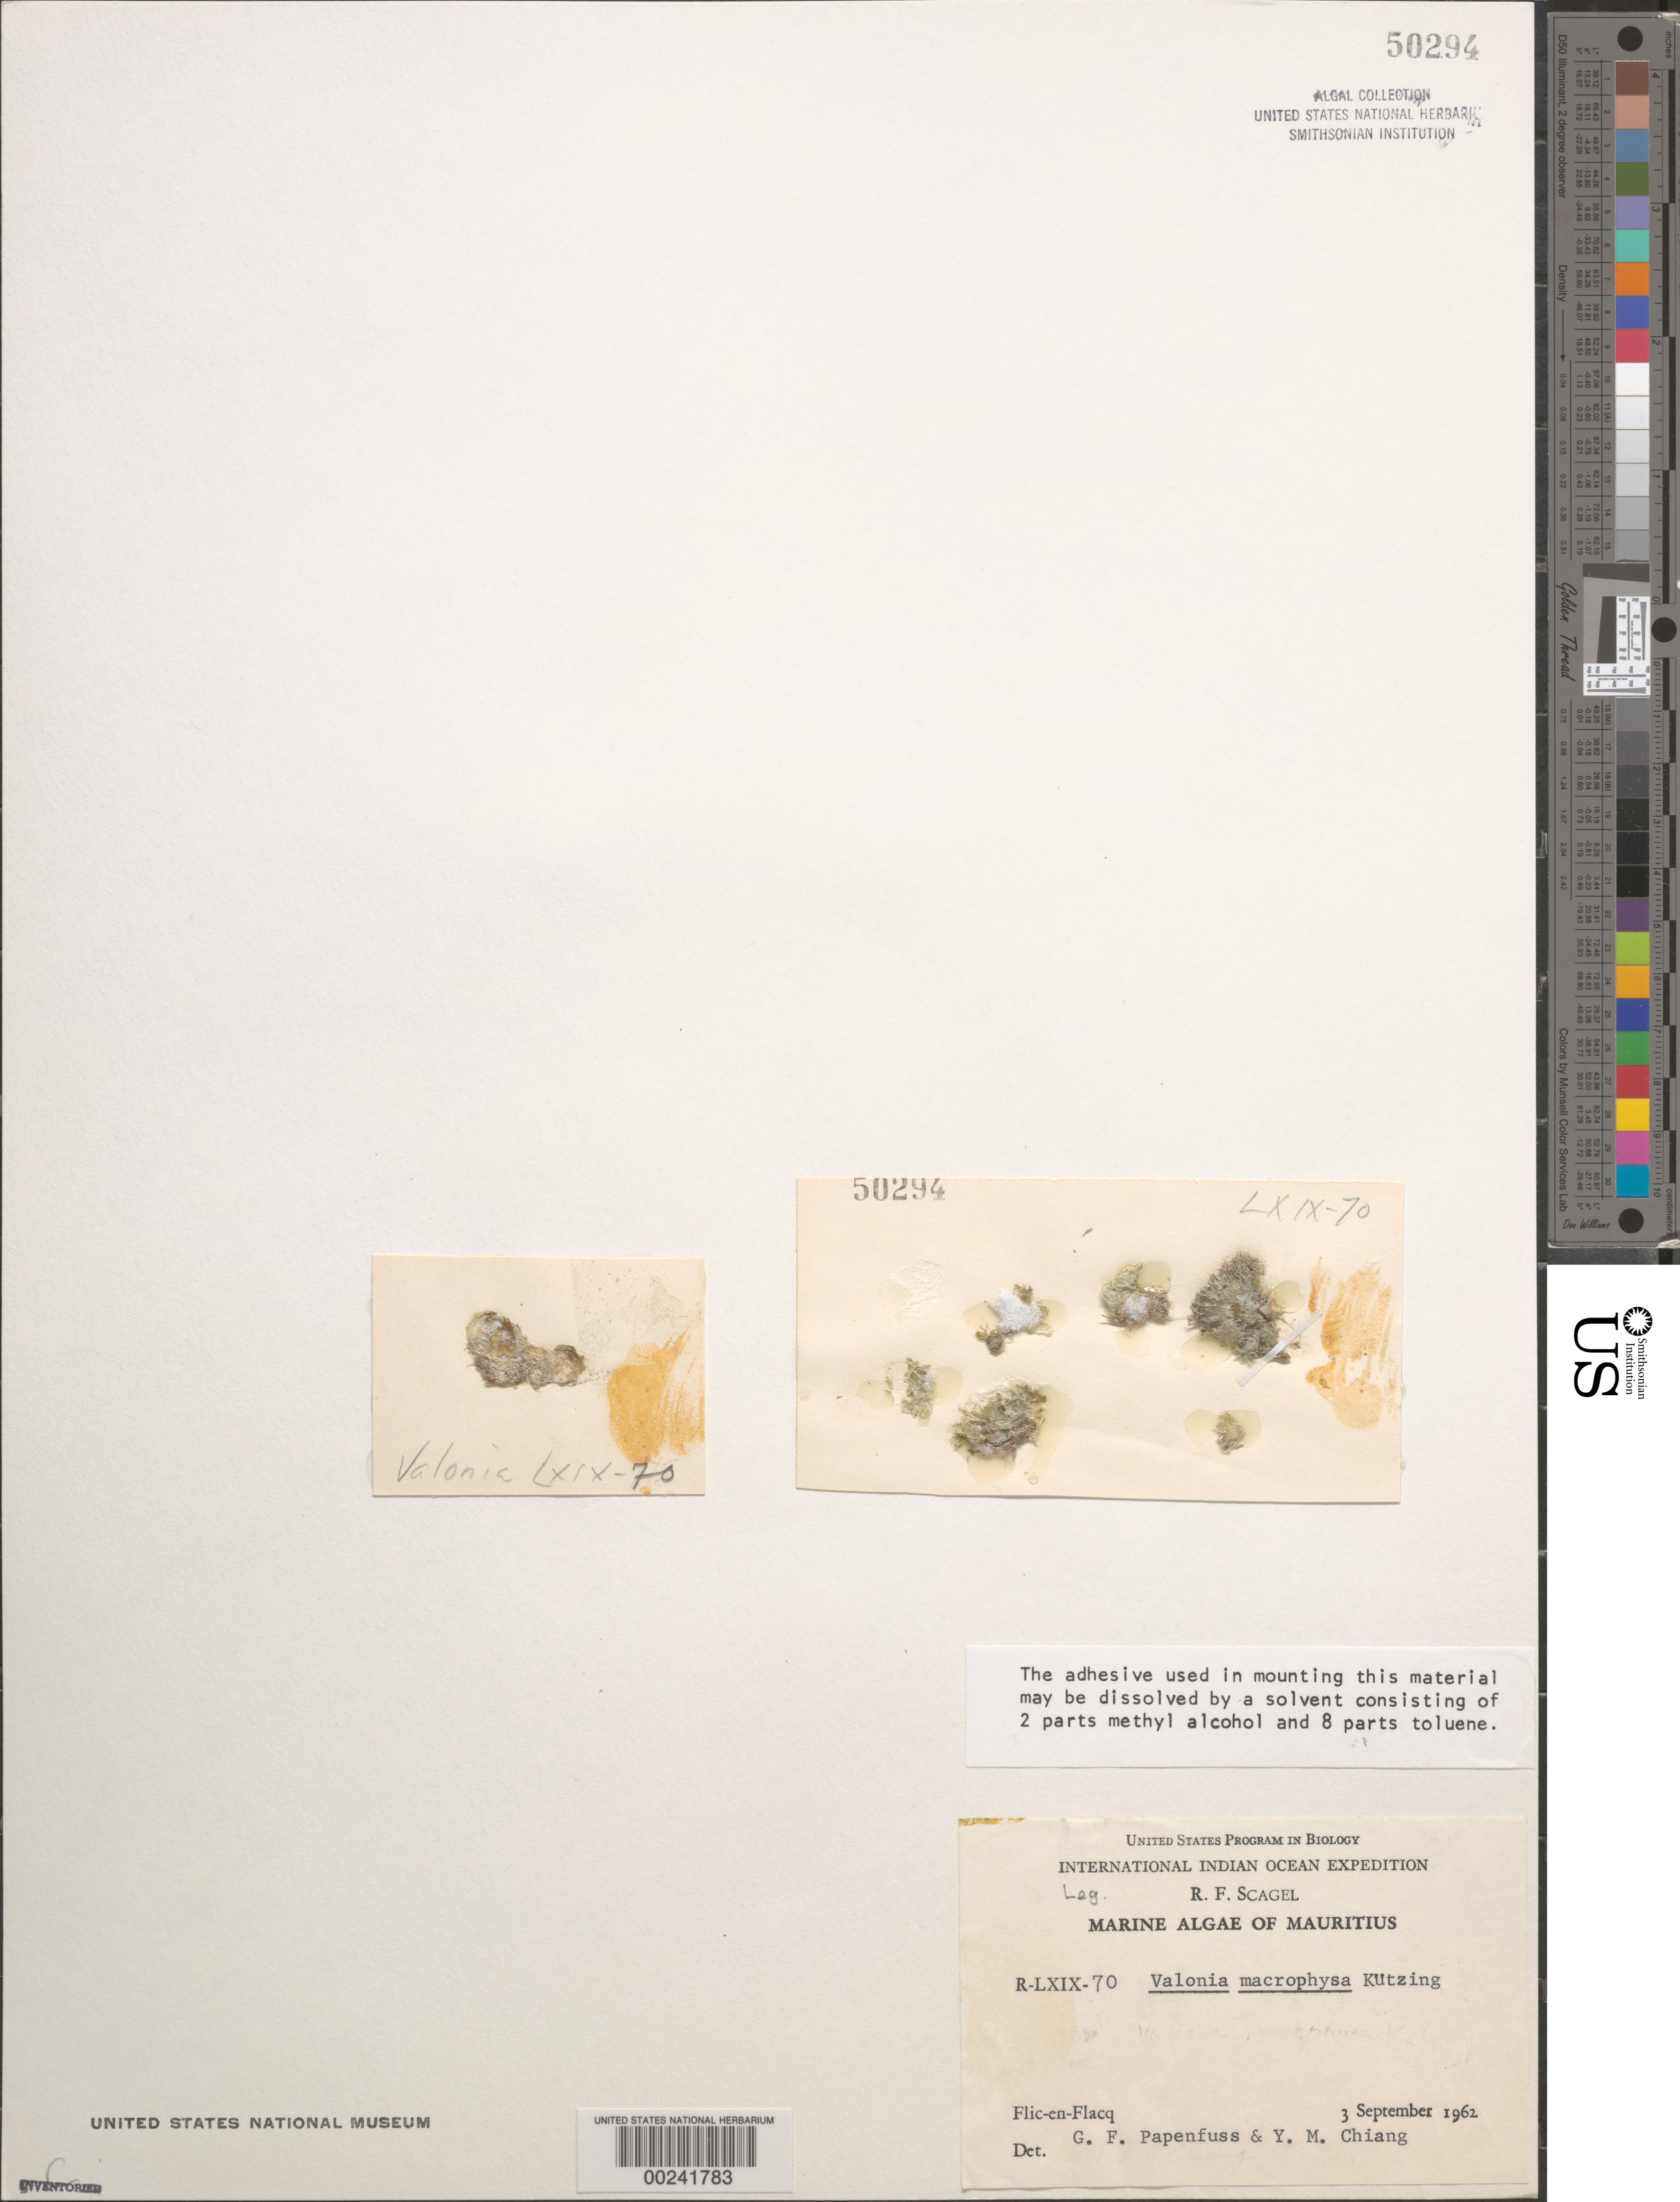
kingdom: Plantae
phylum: Chlorophyta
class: Ulvophyceae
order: Siphonocladales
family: Valoniaceae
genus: Valonia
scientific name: Valonia macrophysa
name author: Kütz.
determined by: Papenfuss, G. F.; Chiang, Y. M.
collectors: R. F. Scagel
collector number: R-LXIX-70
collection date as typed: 03 Sep 1962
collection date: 1962-09-03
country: Mauritius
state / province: Black River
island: Mauritius Island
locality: Flic-en-Flacq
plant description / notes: International Indian Ocean Expedition, 1962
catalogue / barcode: US 50294